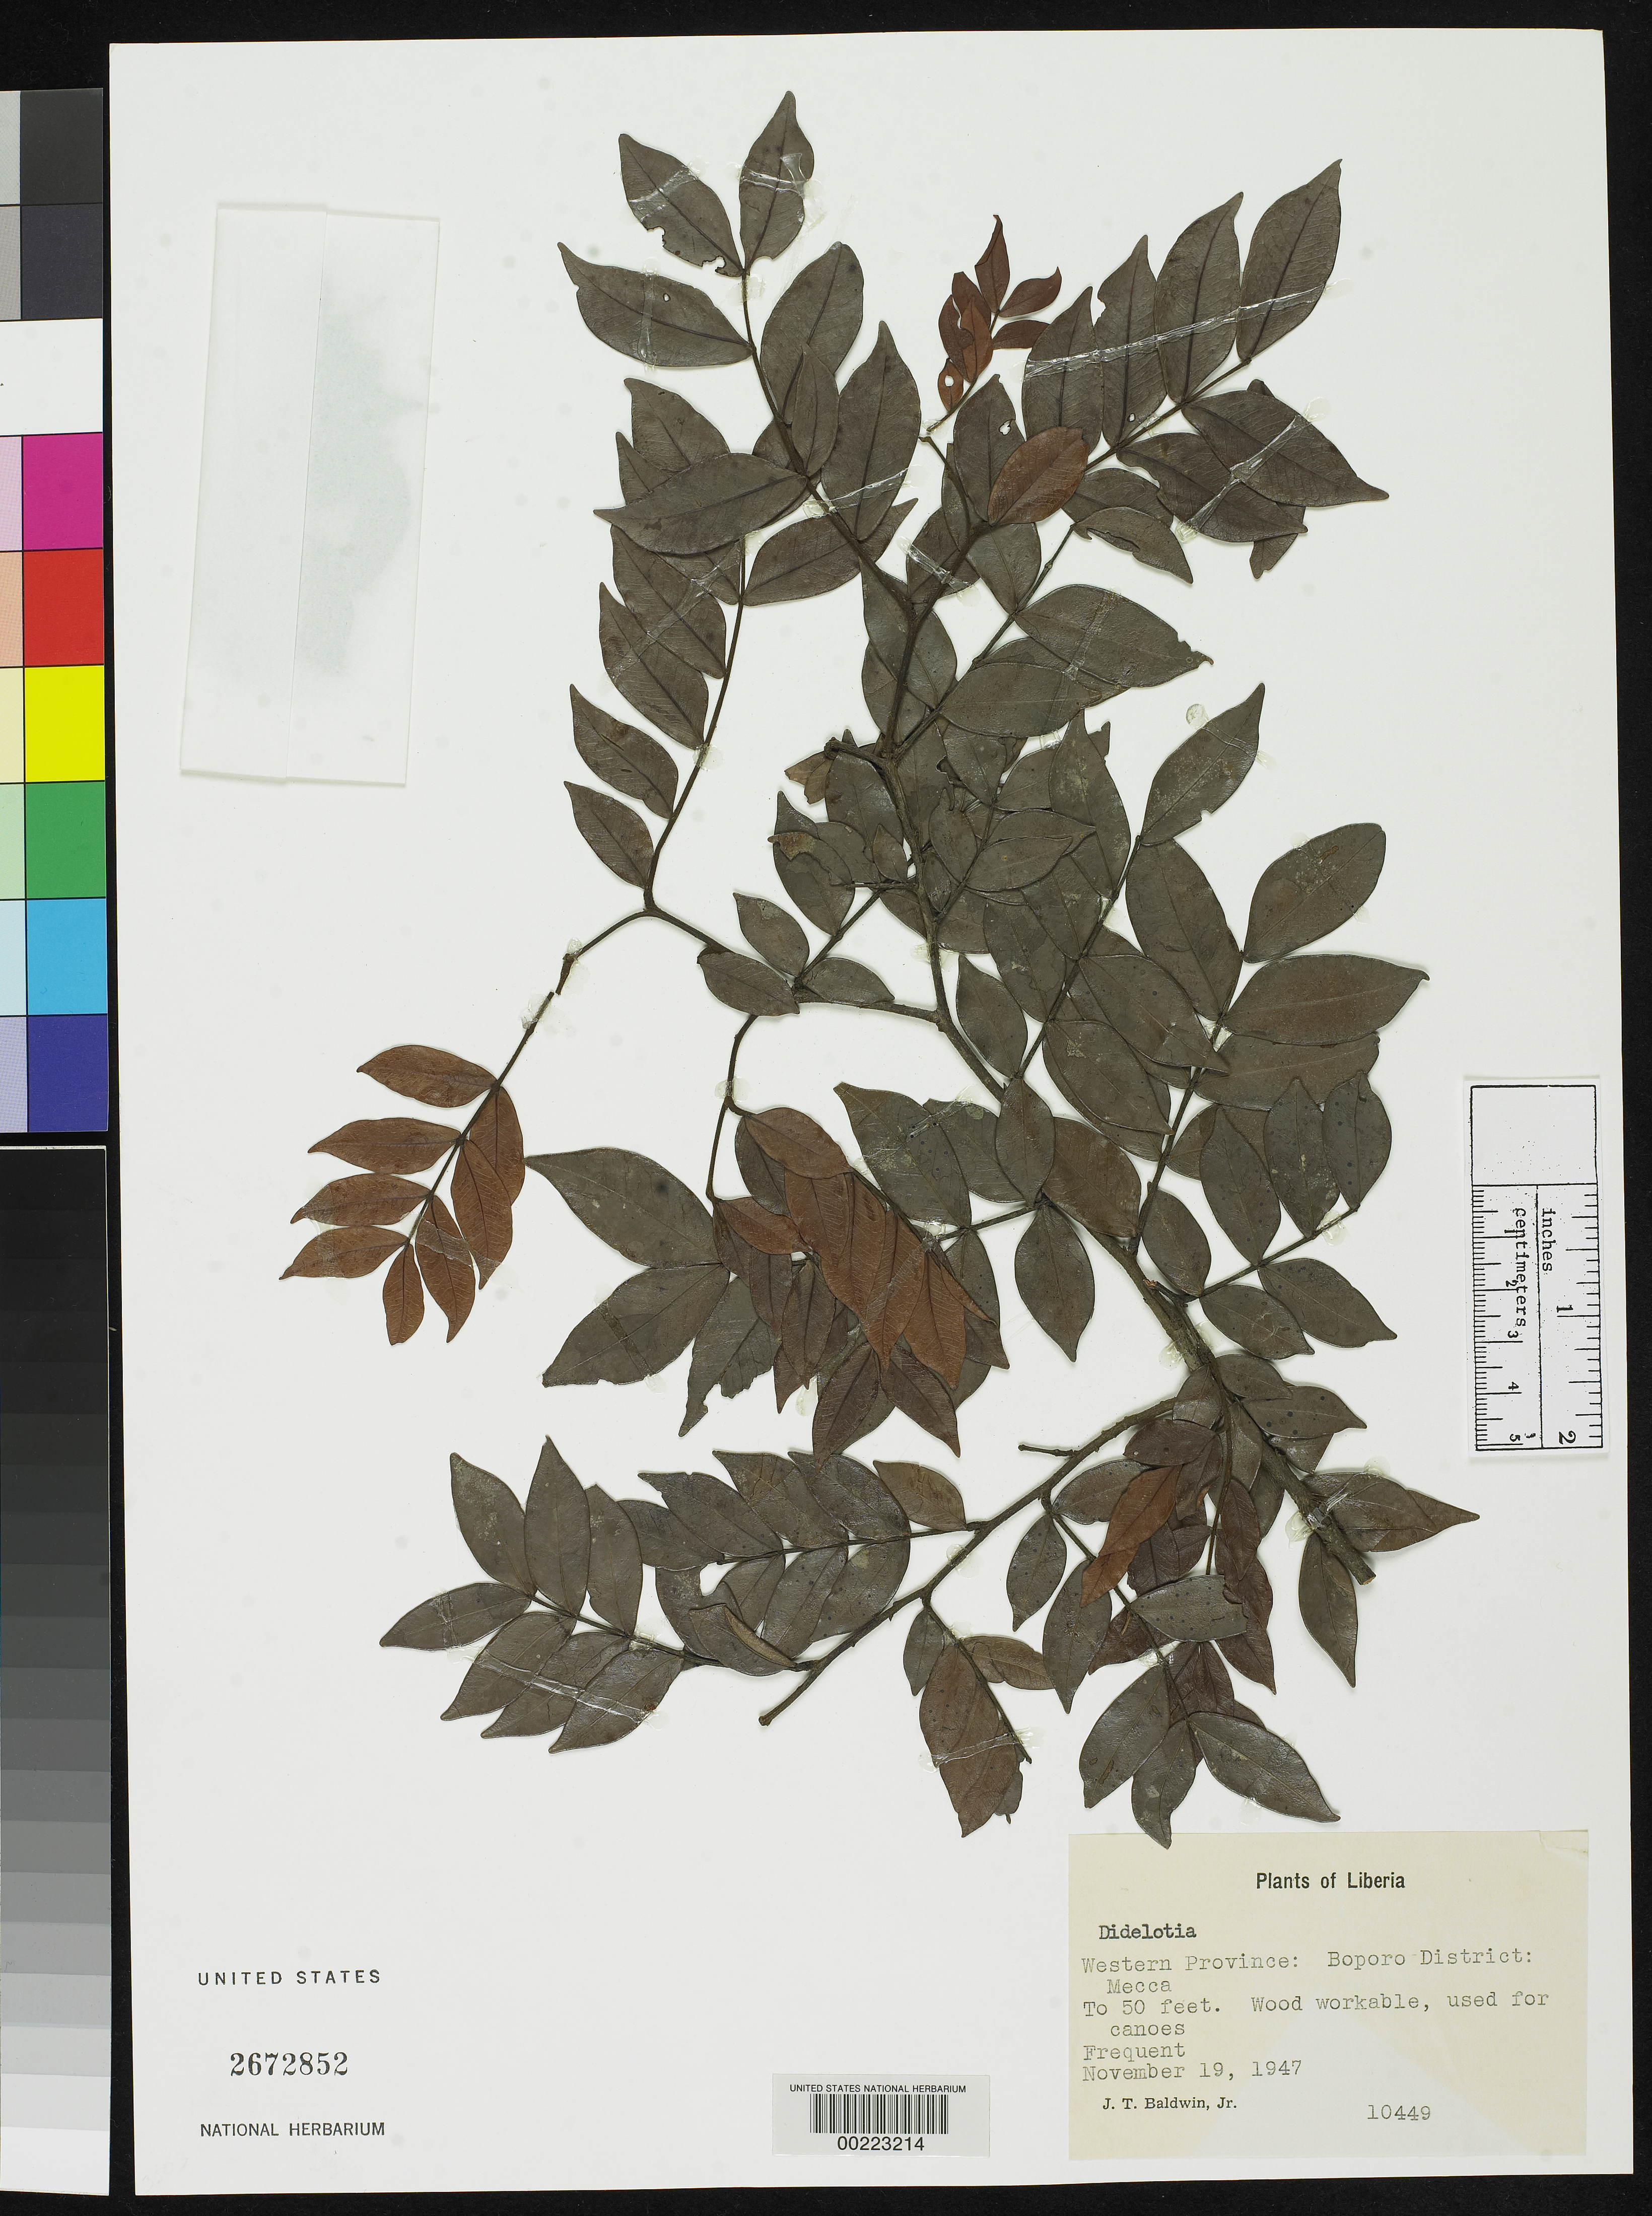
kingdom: Plantae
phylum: Tracheophyta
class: Magnoliopsida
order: Fabales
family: Fabaceae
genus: Didelotia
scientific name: Didelotia sp.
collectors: J. T. Baldwin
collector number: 10449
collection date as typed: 19 Nov 1947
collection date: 1947-11-19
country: Liberia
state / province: Lofa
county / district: Bopolu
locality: Mecca; boporo dist.; western prov.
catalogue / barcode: US 2672852